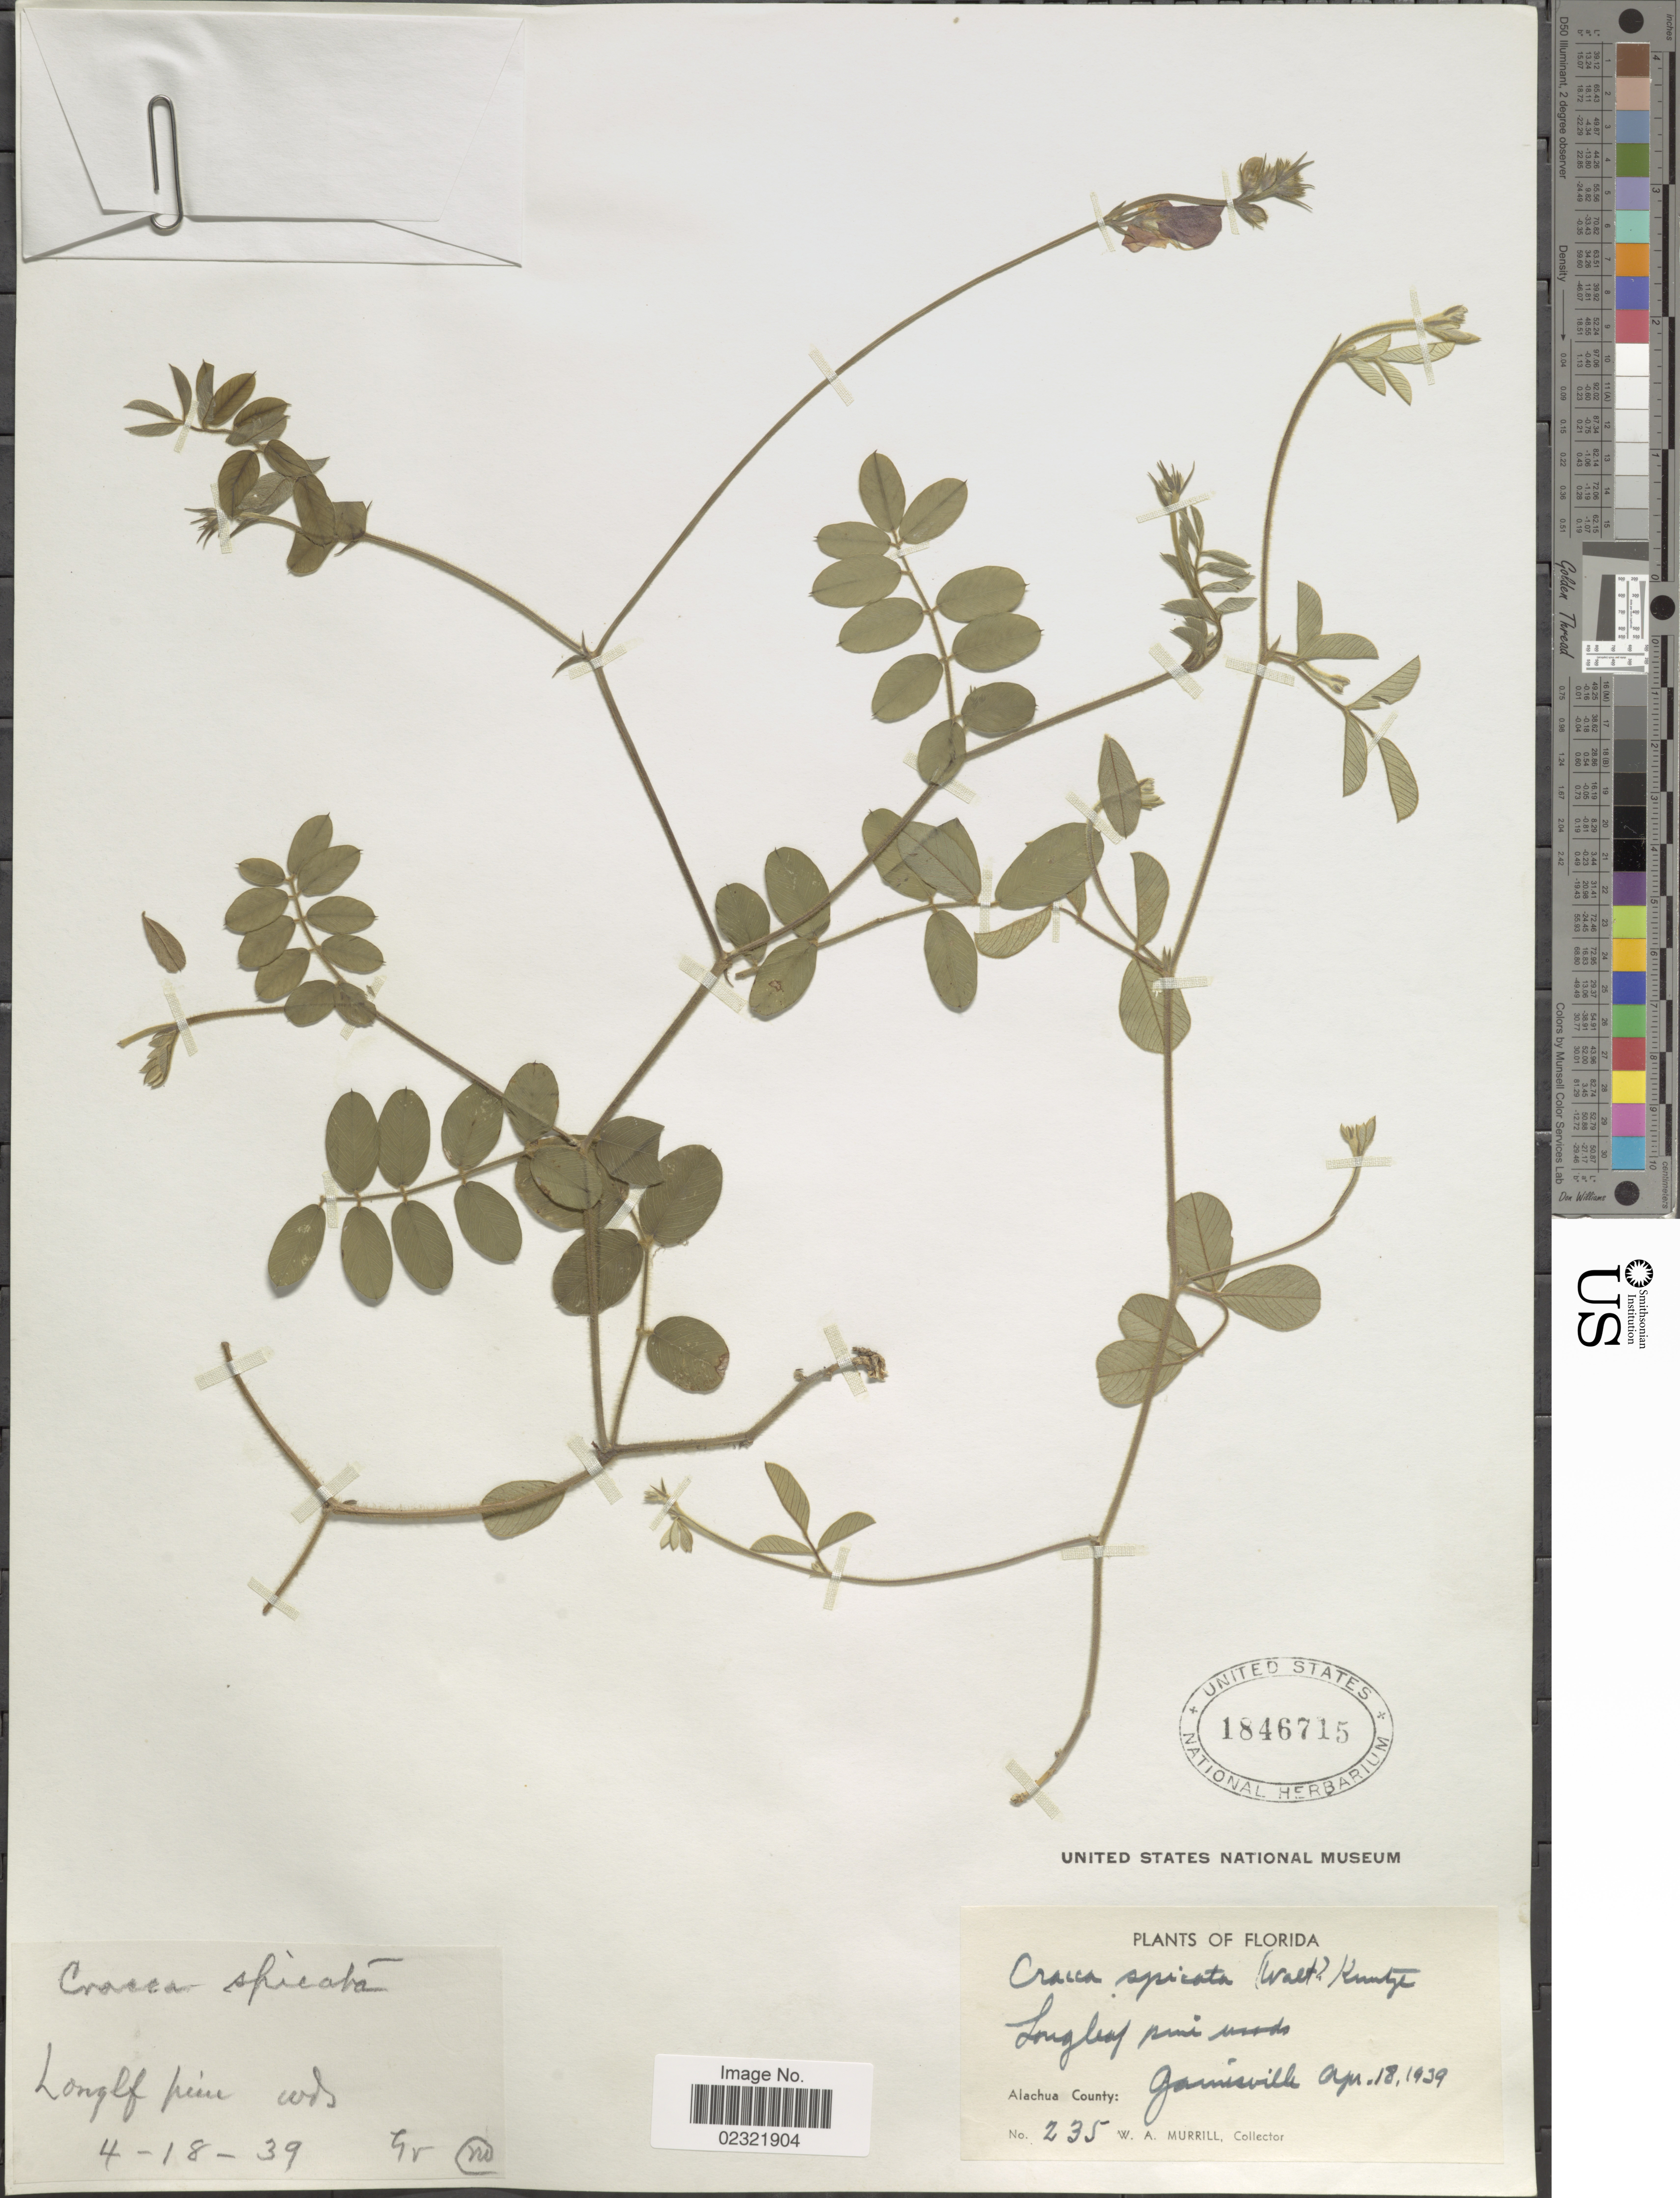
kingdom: Plantae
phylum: Tracheophyta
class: Magnoliopsida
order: Fabales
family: Fabaceae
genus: Tephrosia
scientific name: Tephrosia spicata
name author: (Walter) Torr. & A. Gray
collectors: W. A. Murrill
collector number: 235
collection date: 1939-04-18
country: United States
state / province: Florida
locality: Longleaf pine woods, Alachua County: Gainesville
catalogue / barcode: US 1846715